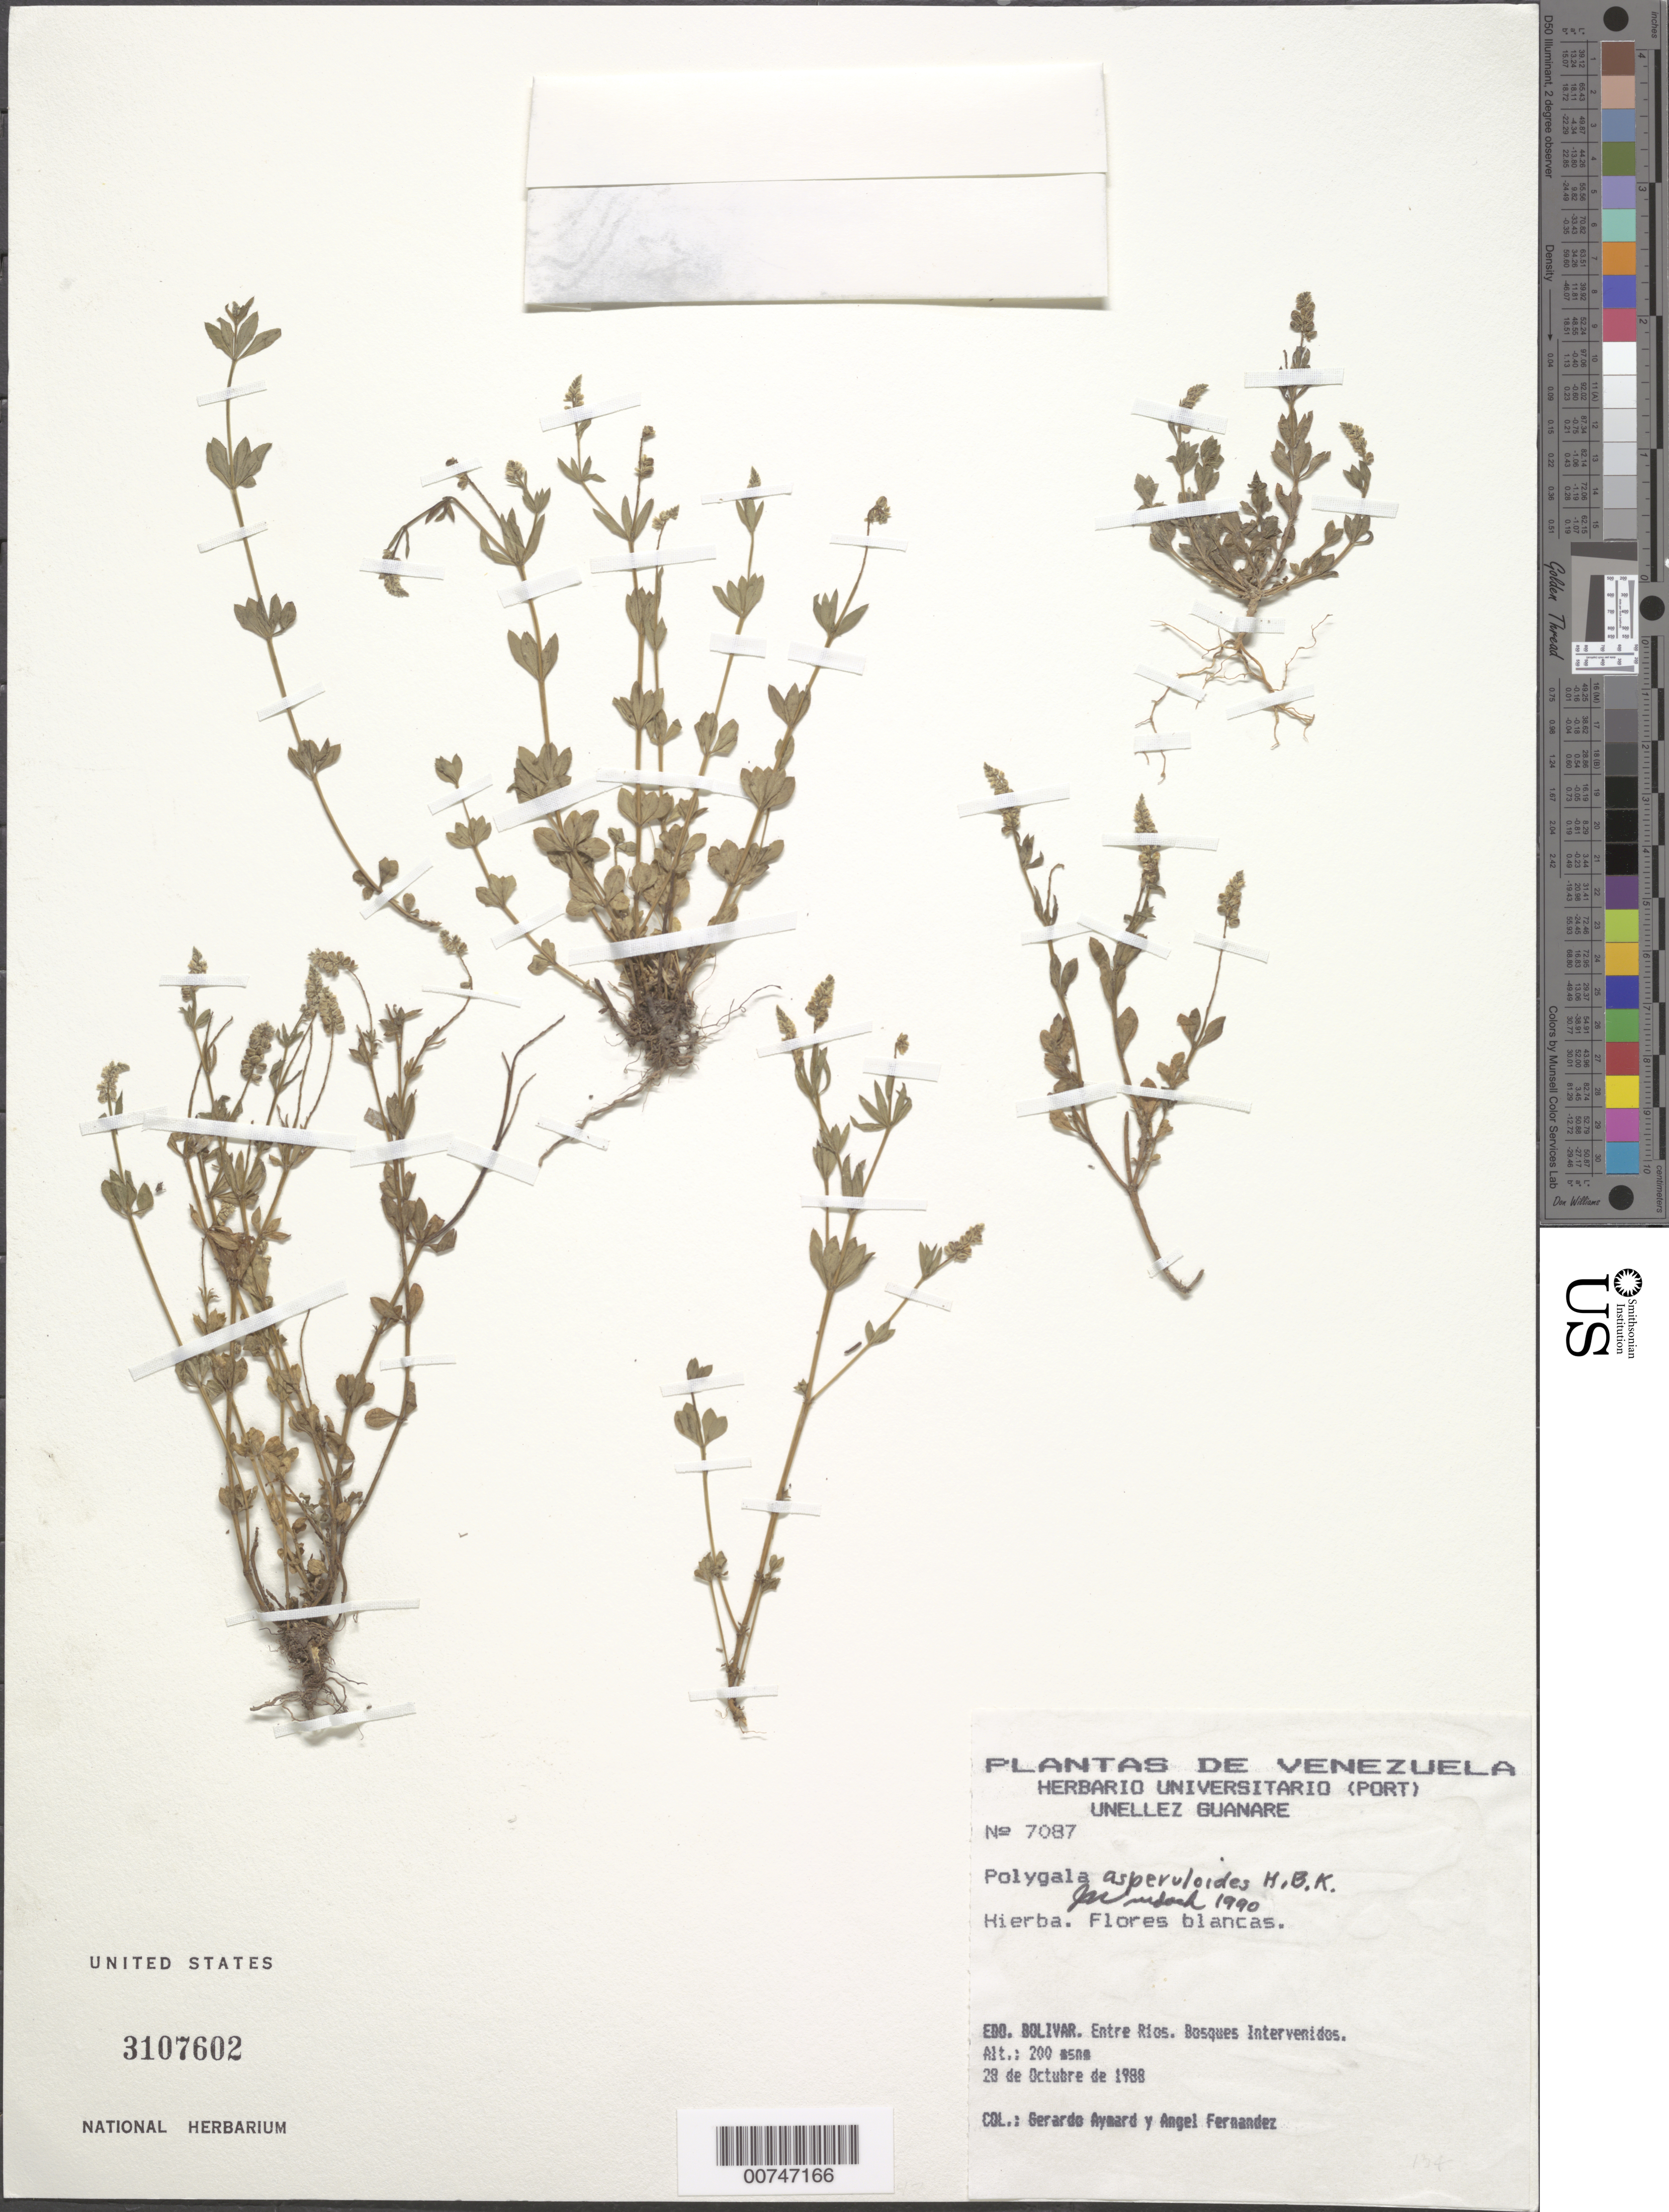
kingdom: Plantae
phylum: Tracheophyta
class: Magnoliopsida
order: Fabales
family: Polygalaceae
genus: Polygala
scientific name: Polygala asperuloides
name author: Kunth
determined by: Wurdack, John J., (US), US (UNITED STATES)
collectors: G. A. Aymard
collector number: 7087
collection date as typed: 28-Oct-88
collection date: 1988-10-28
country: Venezuela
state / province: Bolívar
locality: entre rios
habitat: Bosques intervenidos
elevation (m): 200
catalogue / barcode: US 3107602